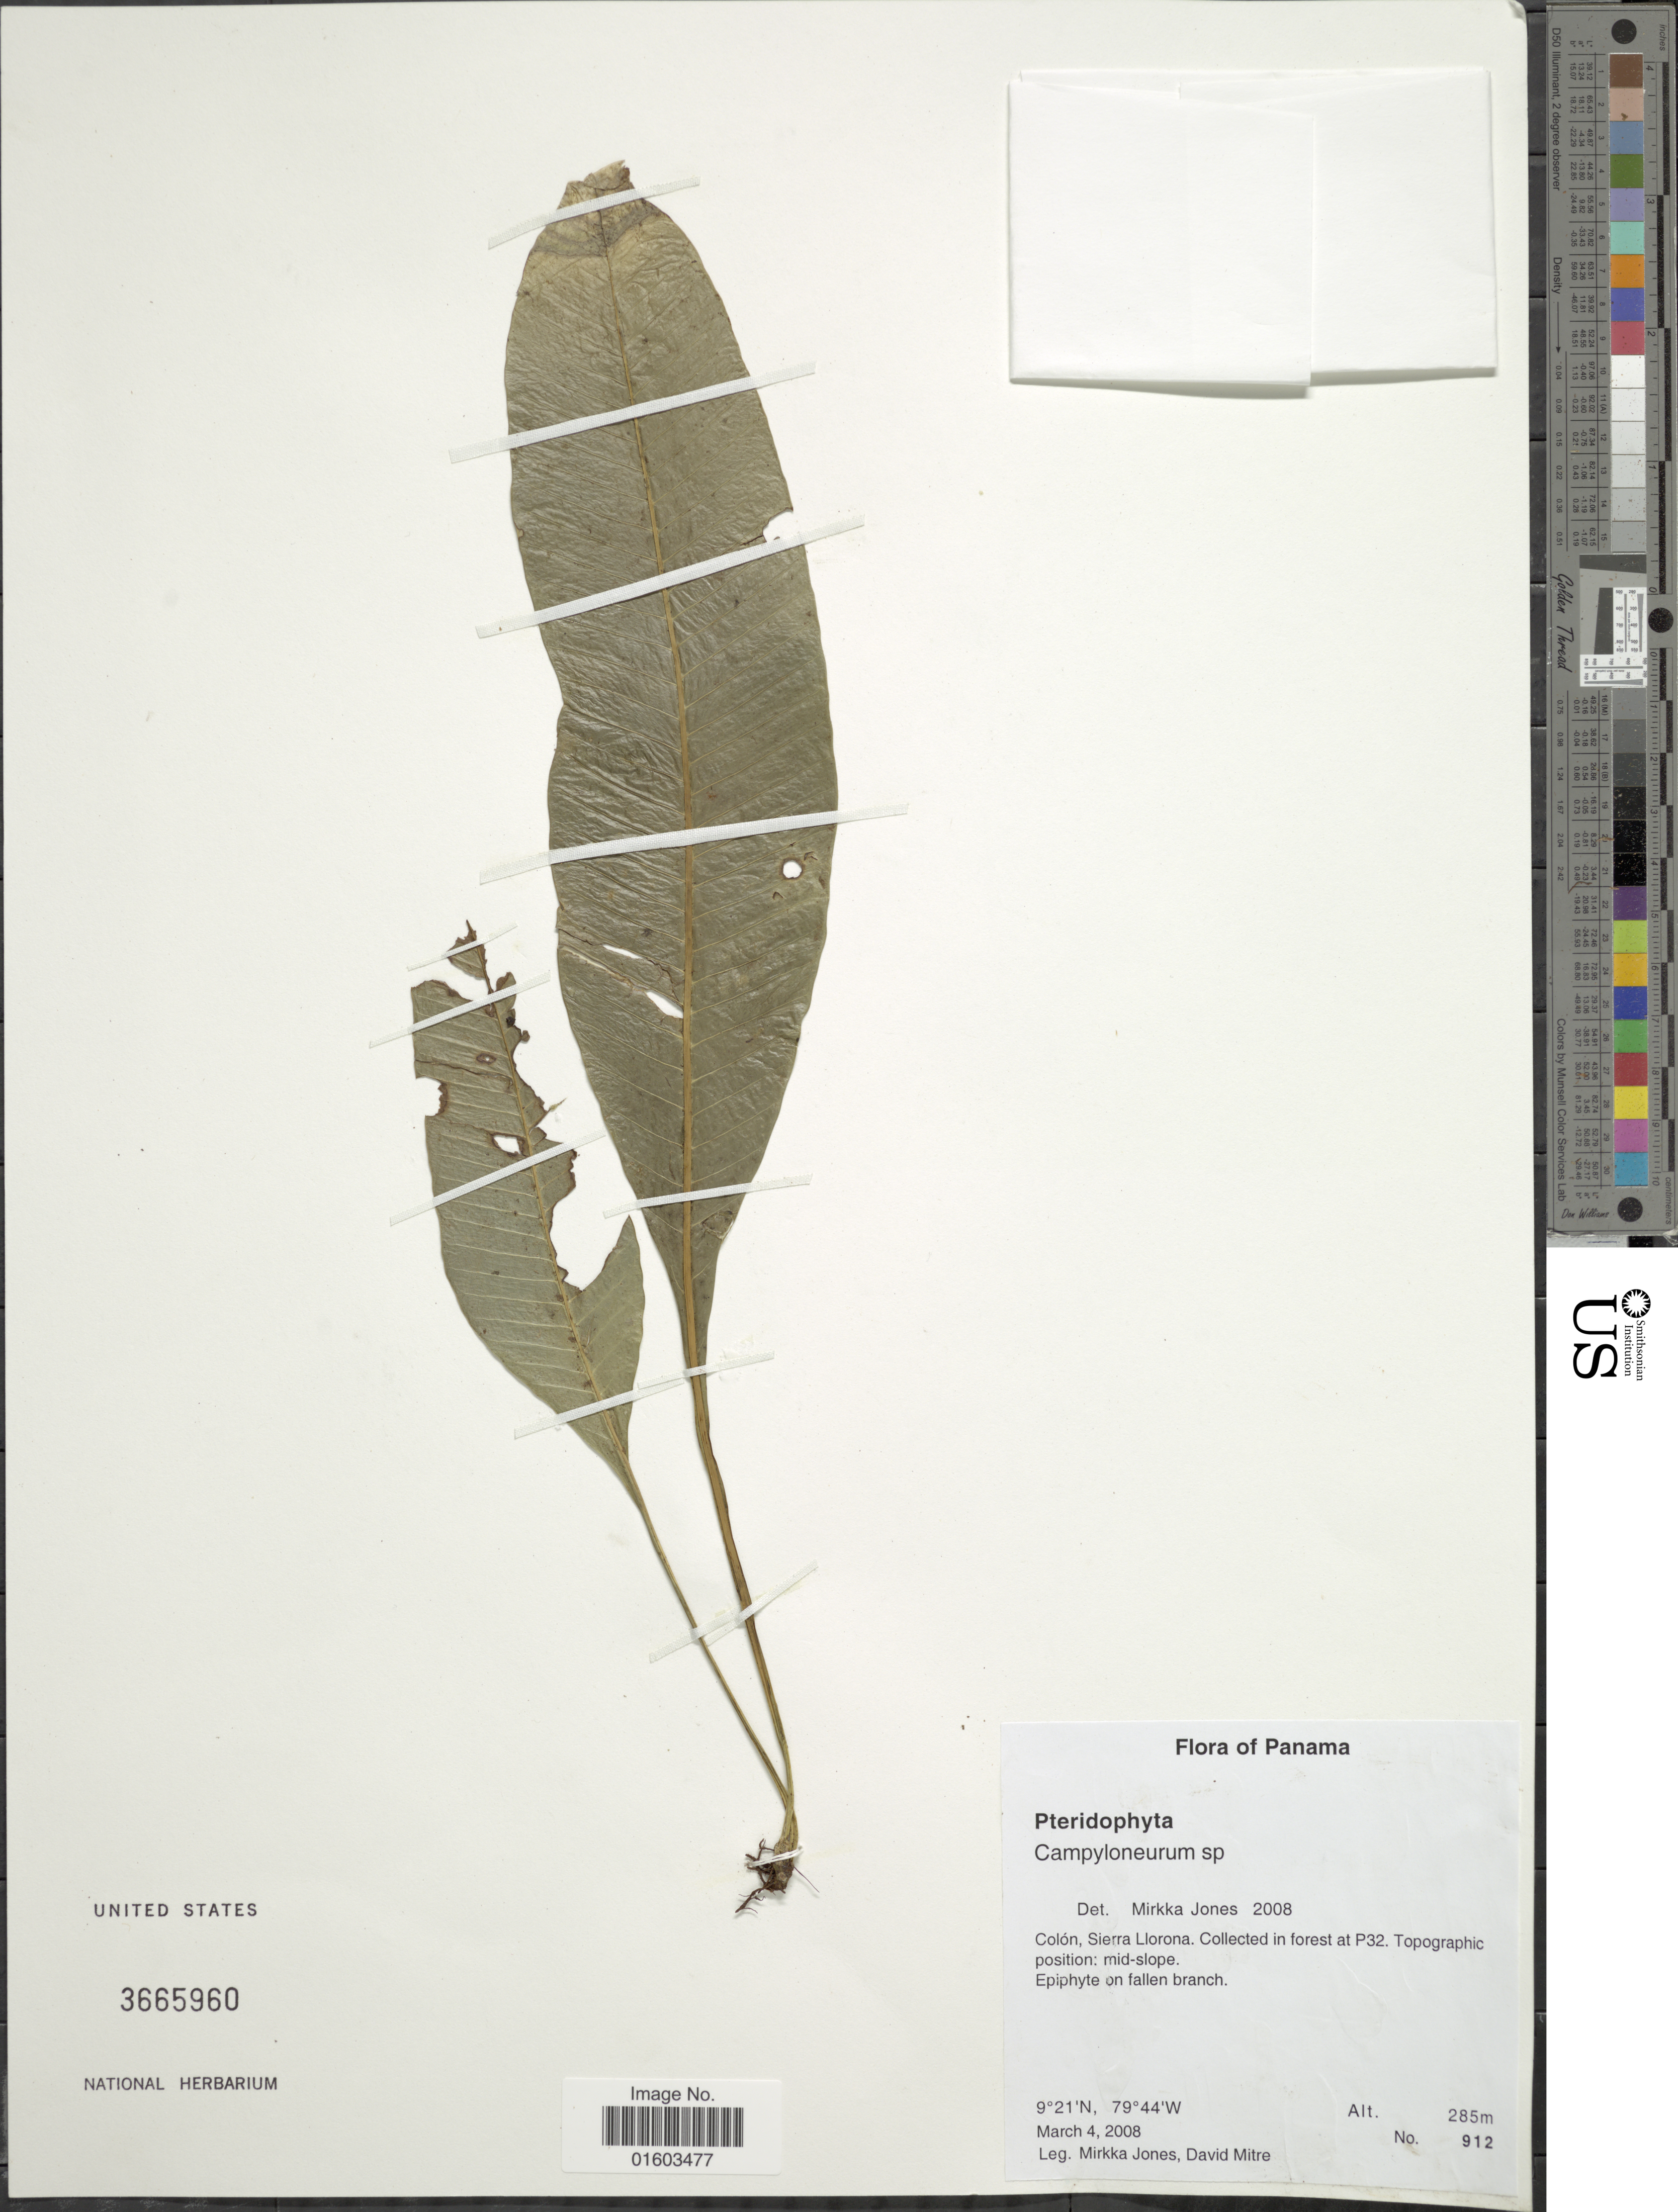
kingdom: Plantae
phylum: Tracheophyta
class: Polypodiopsida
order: Polypodiales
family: Polypodiaceae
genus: Campyloneurum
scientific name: Campyloneurum sp.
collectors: M. Jones & D. Mitre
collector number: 912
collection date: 2008-03-04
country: Panama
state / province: Colón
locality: Sierra Llorona, Collected in forest at P32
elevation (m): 285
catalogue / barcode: US 3665960